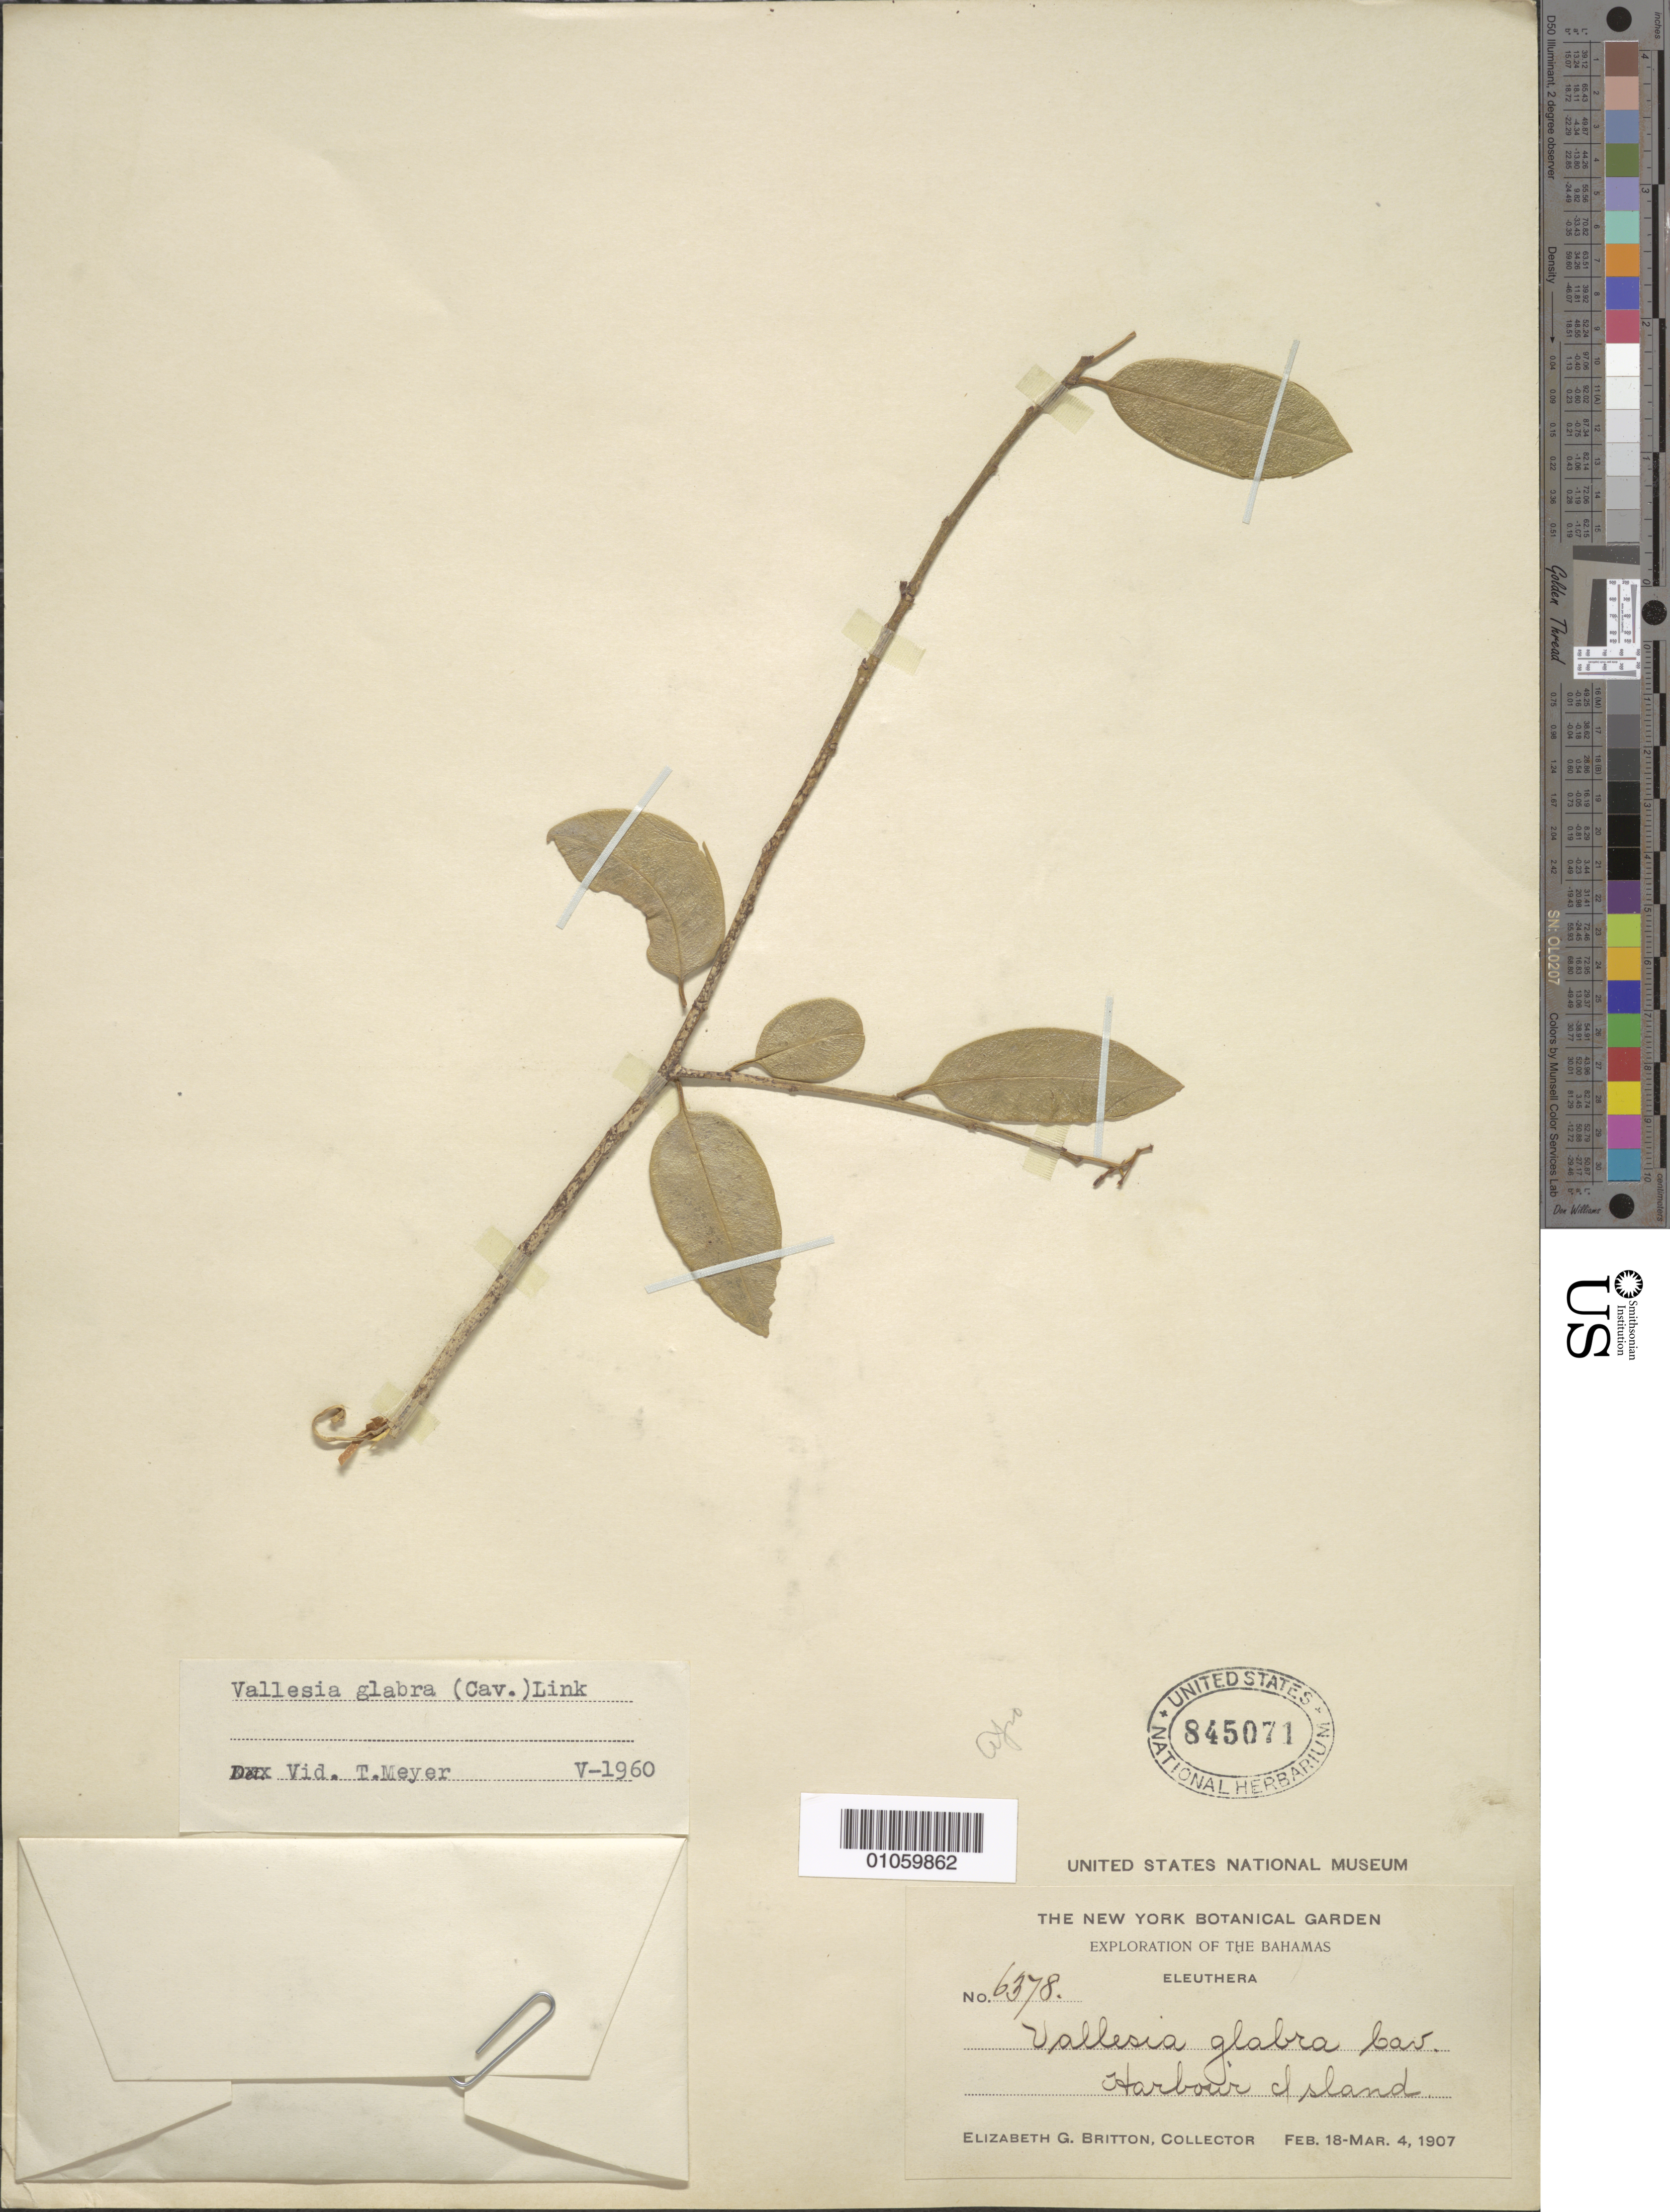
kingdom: Plantae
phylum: Tracheophyta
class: Magnoliopsida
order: Gentianales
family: Apocynaceae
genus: Vallesia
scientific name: Vallesia glabra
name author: (Cav.) Link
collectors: E. G. Britton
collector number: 6378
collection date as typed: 18 Feb 1907 to 04 Mar 1907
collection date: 1907-02-18/1907-03-04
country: Bahamas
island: Eleuthera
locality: Harbour Island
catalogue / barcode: US 845071